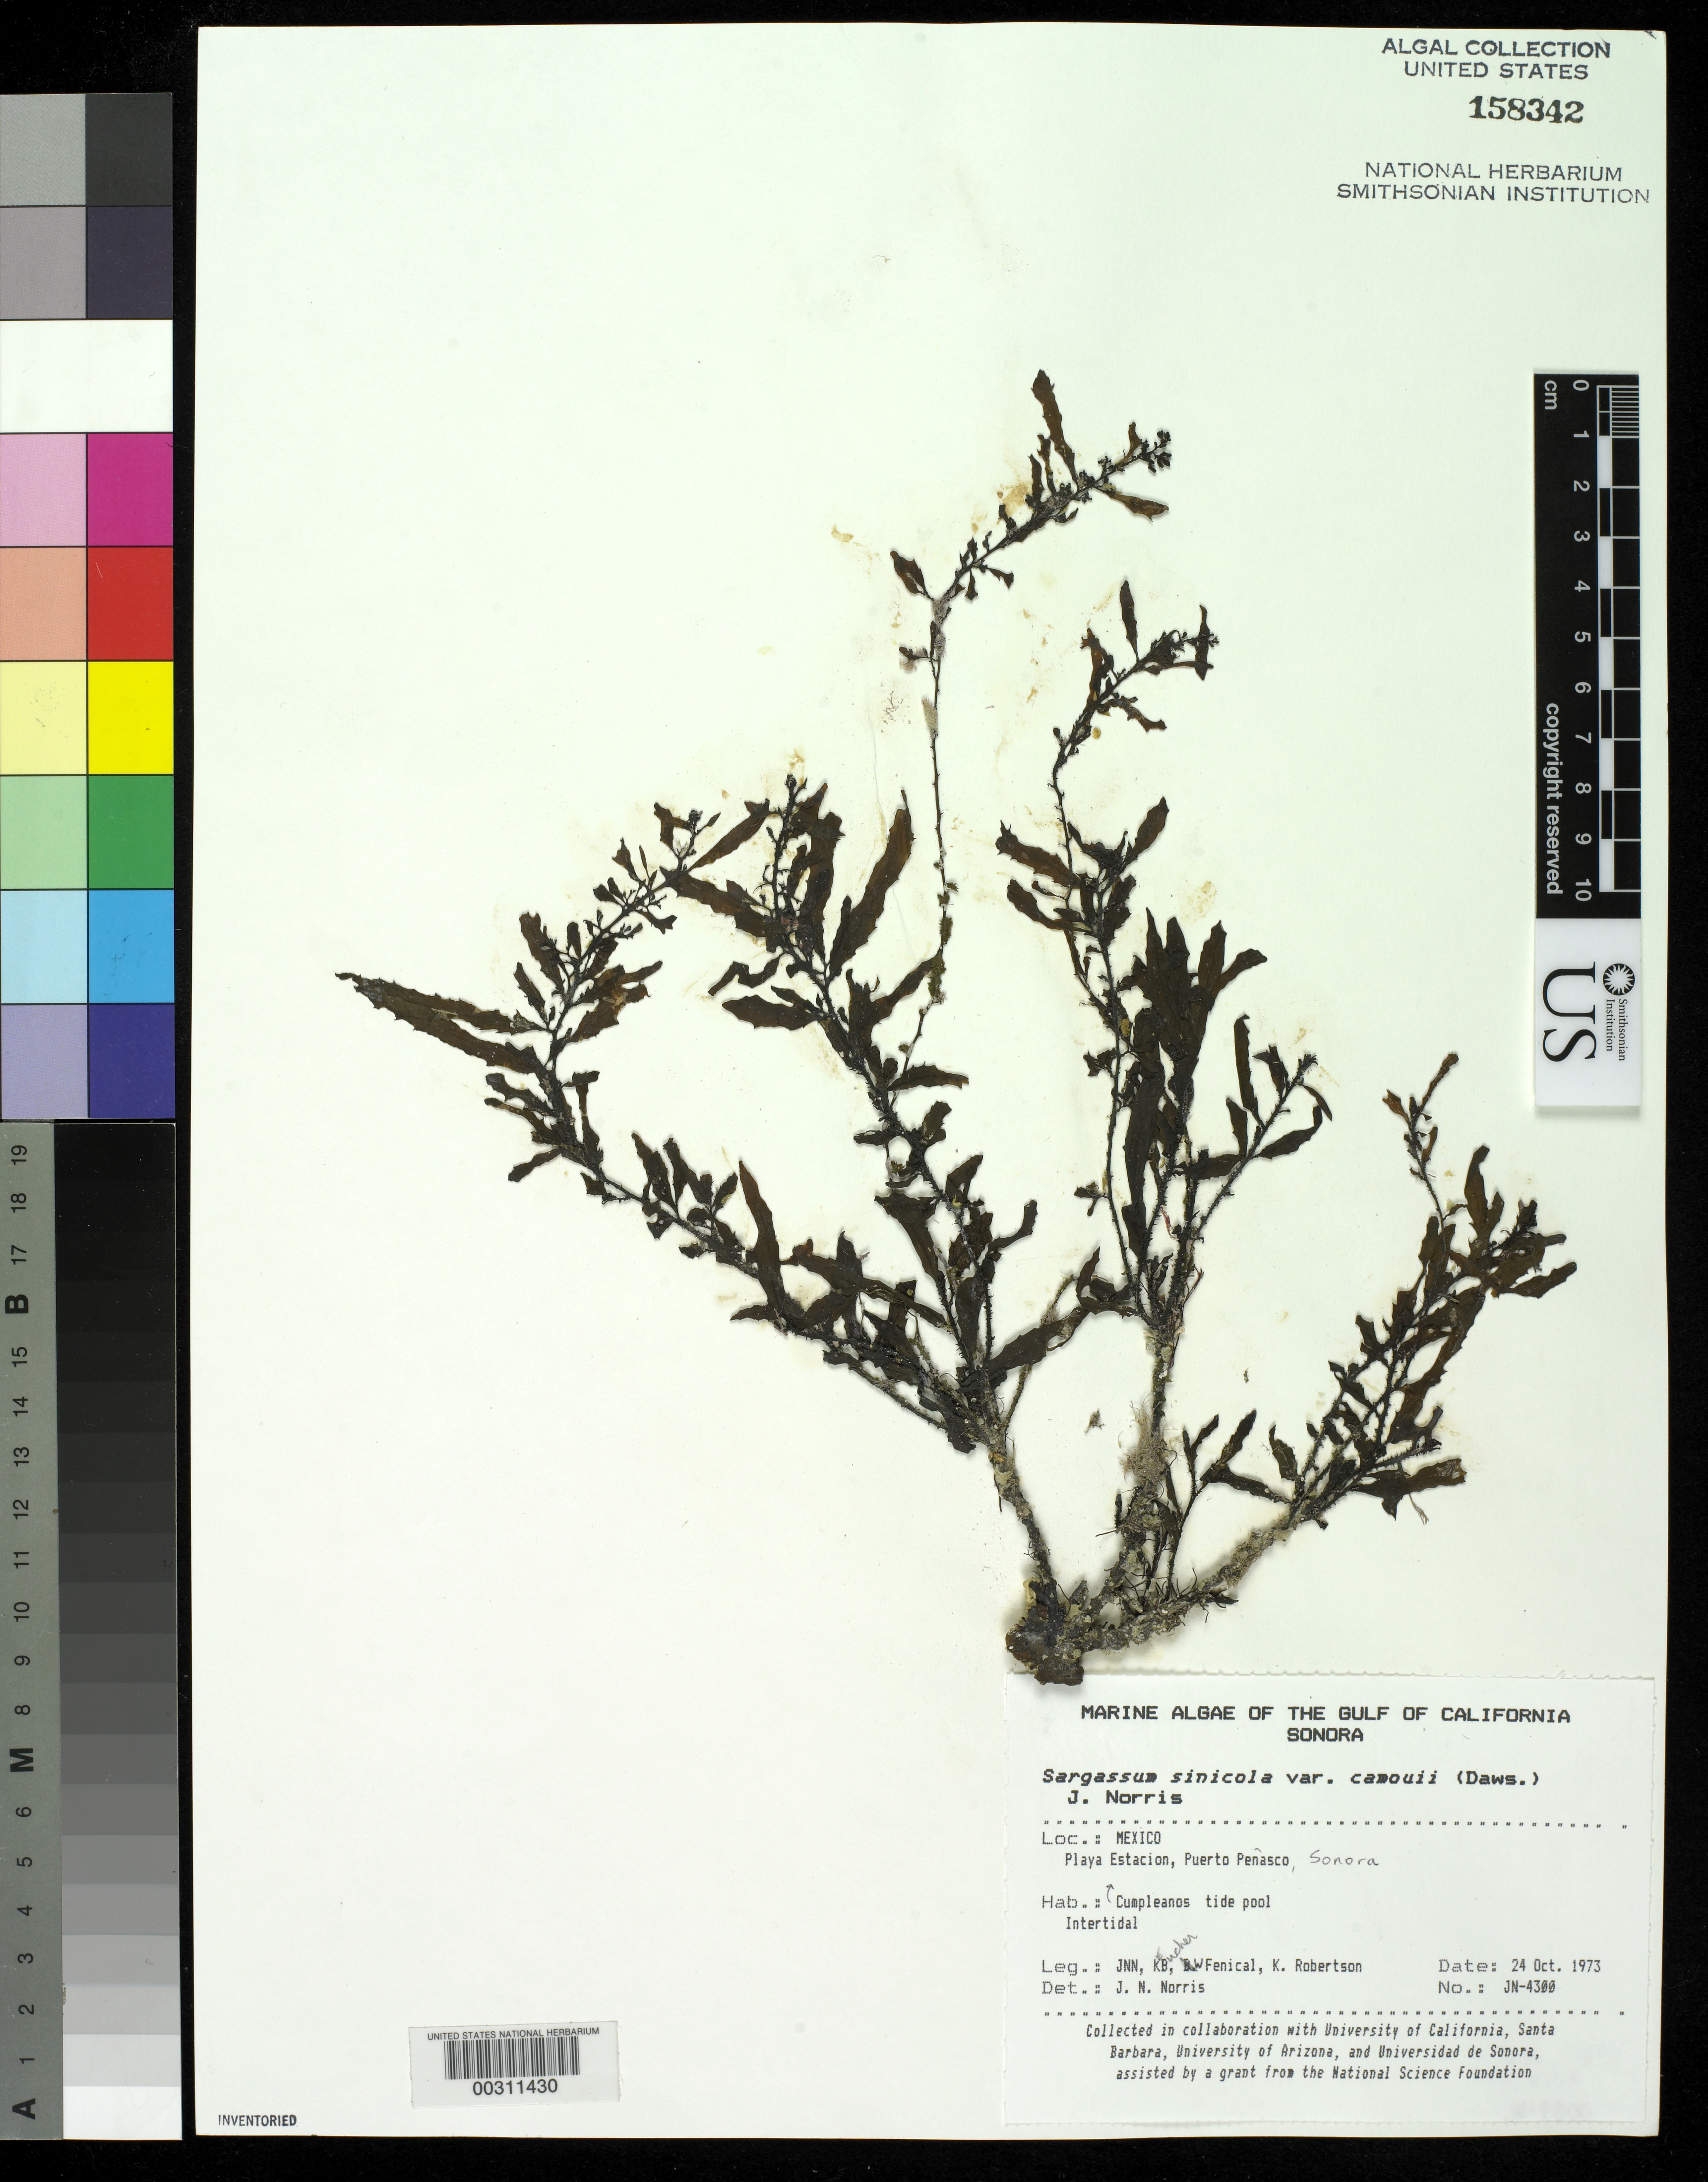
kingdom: Chromista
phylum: Ochrophyta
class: Phaeophyceae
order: Fucales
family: Sargassaceae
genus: Sargassum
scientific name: Sargassum sinicola var. camouii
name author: (E.Y. Dawson) J.N. Norris & Yensen in McCourt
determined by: Norris, James N.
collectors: J. N. Norris, K. E. Bucher, W. Fenical & K. Robertson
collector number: JN-4300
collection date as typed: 24 Oct 1973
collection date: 1973-10-24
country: Mexico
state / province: Sonora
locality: Playa Estacion, Puerto Penasco, Cumpleanos Tide Pool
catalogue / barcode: US 158342